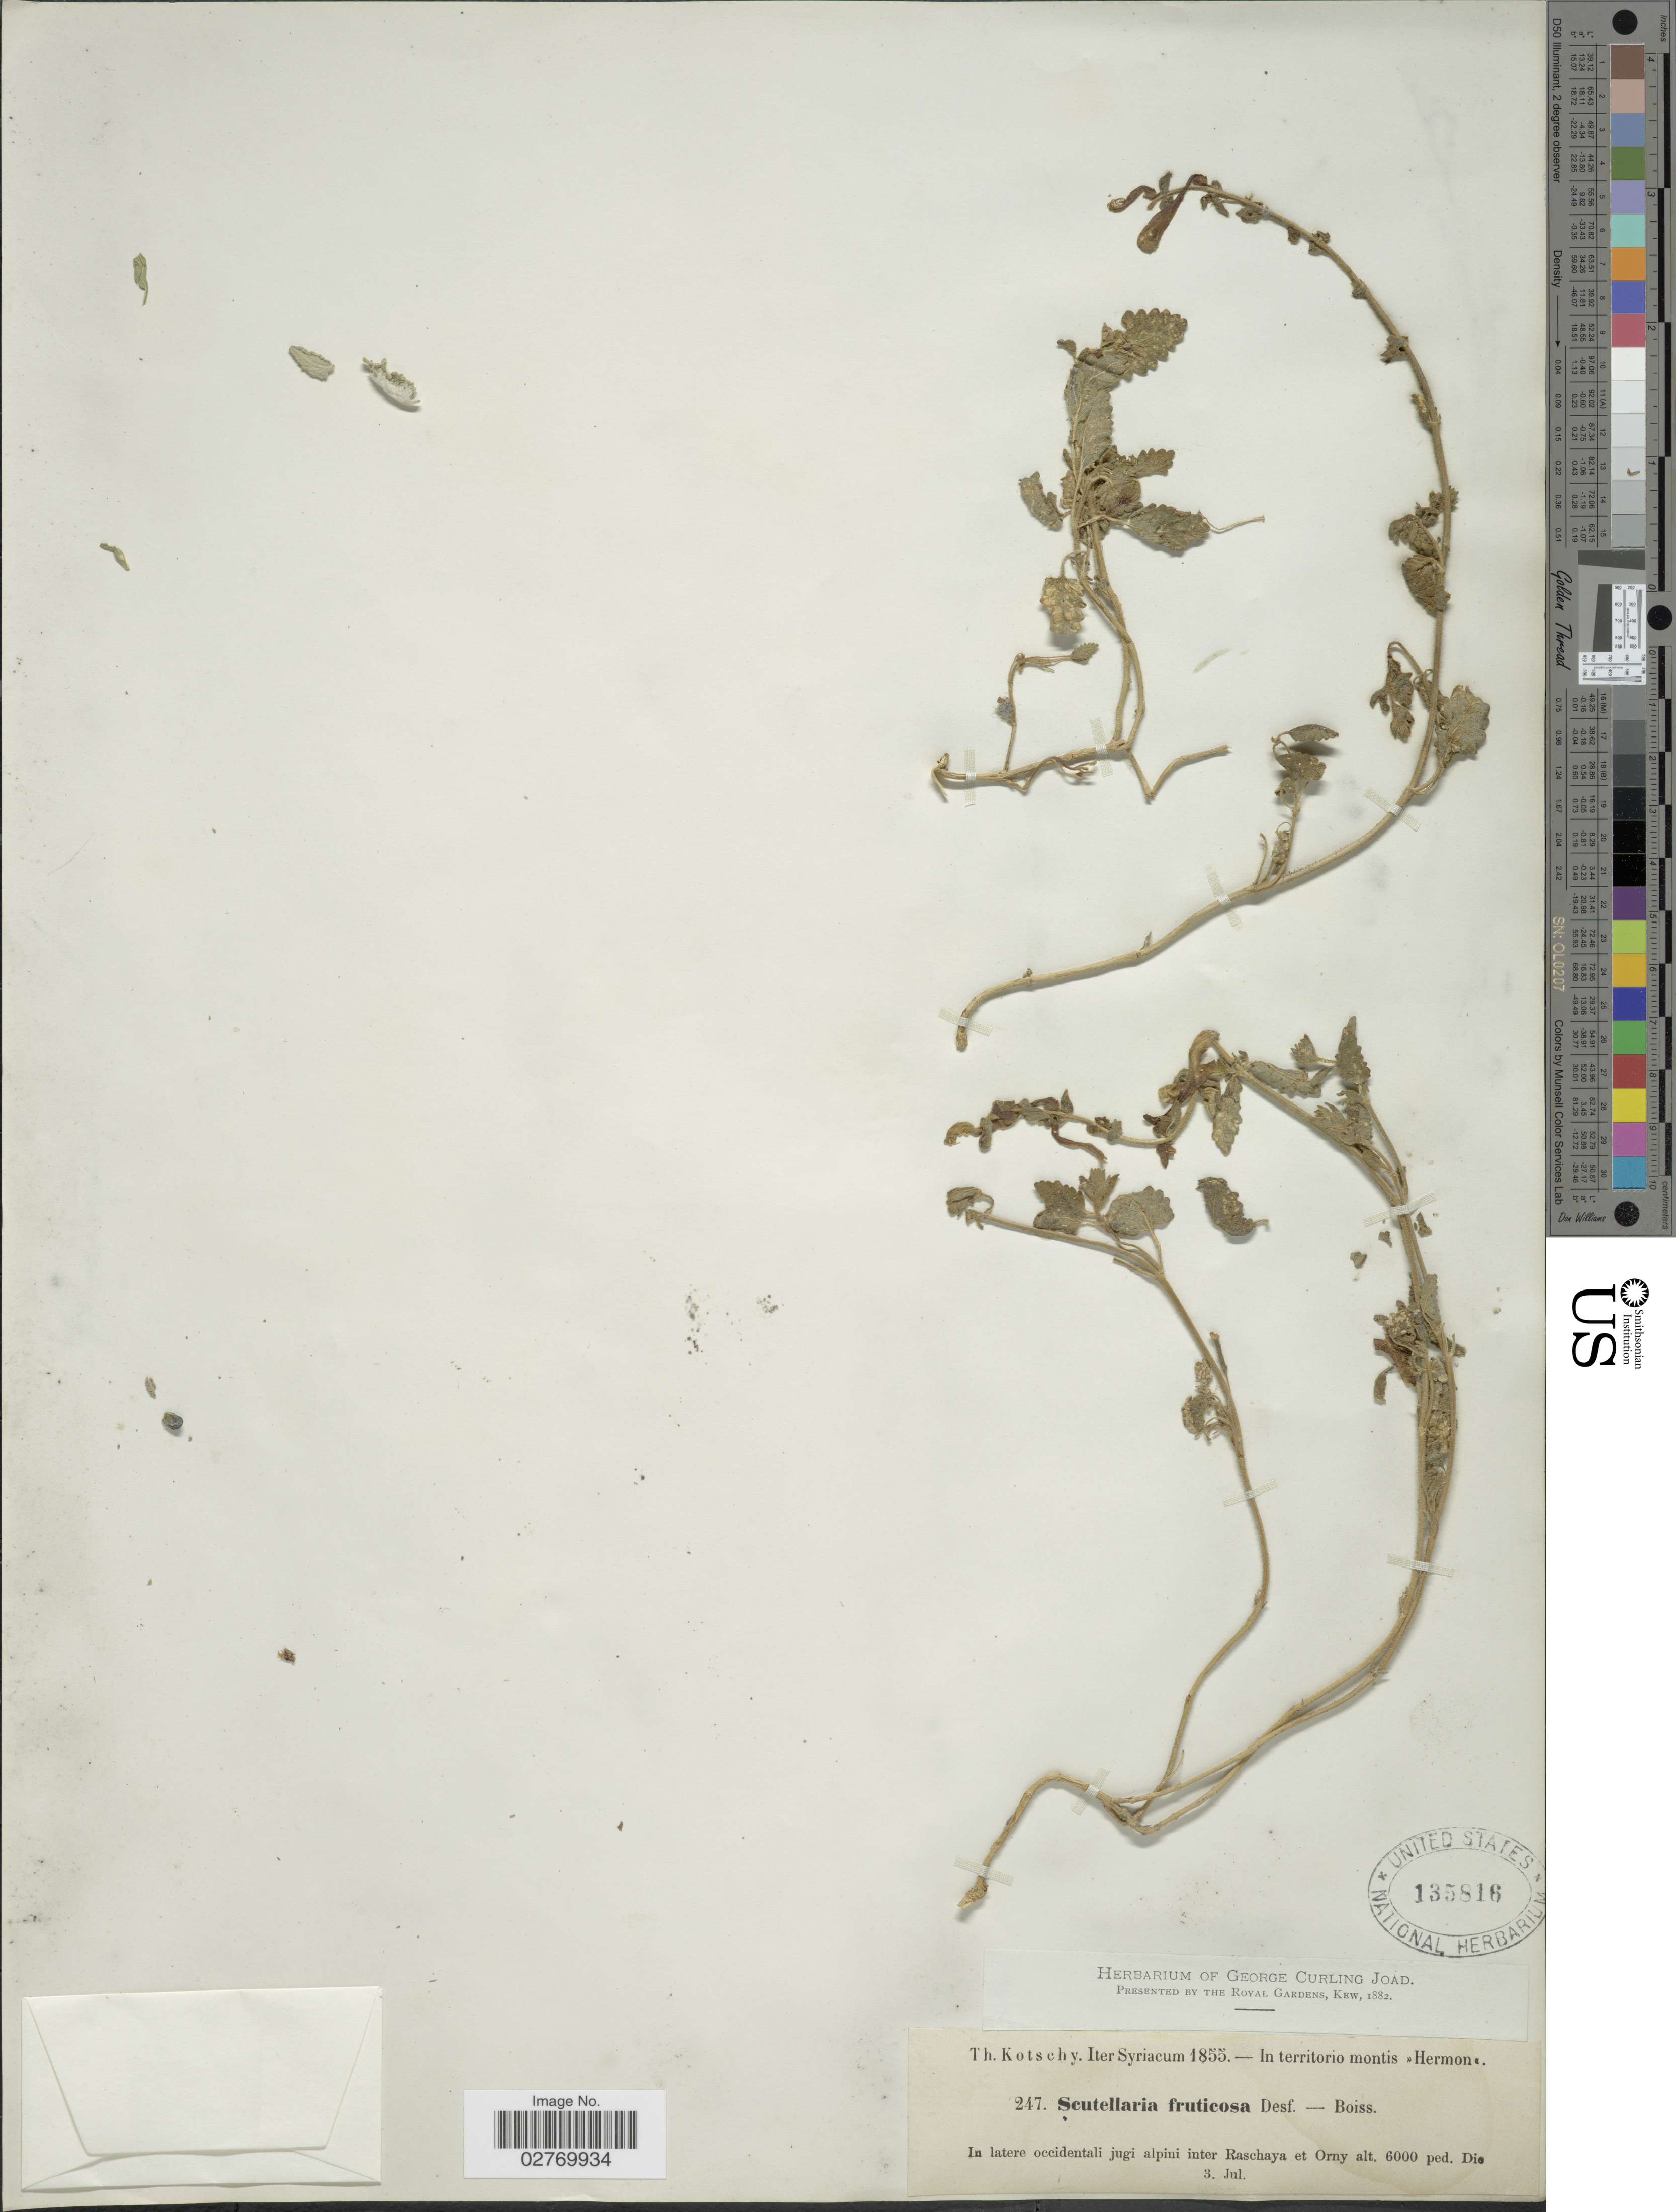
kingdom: Plantae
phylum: Tracheophyta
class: Magnoliopsida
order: Lamiales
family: Lamiaceae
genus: Scutellaria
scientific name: Scutellaria fruticosa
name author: P. Willemet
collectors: K. G. Kotschy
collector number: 247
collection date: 1855-07-03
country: Syria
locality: Syriacum. In territorio montis Hermon. In latere occidentali jugi alpini inter Raschaya et Orny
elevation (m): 1829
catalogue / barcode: US 135816